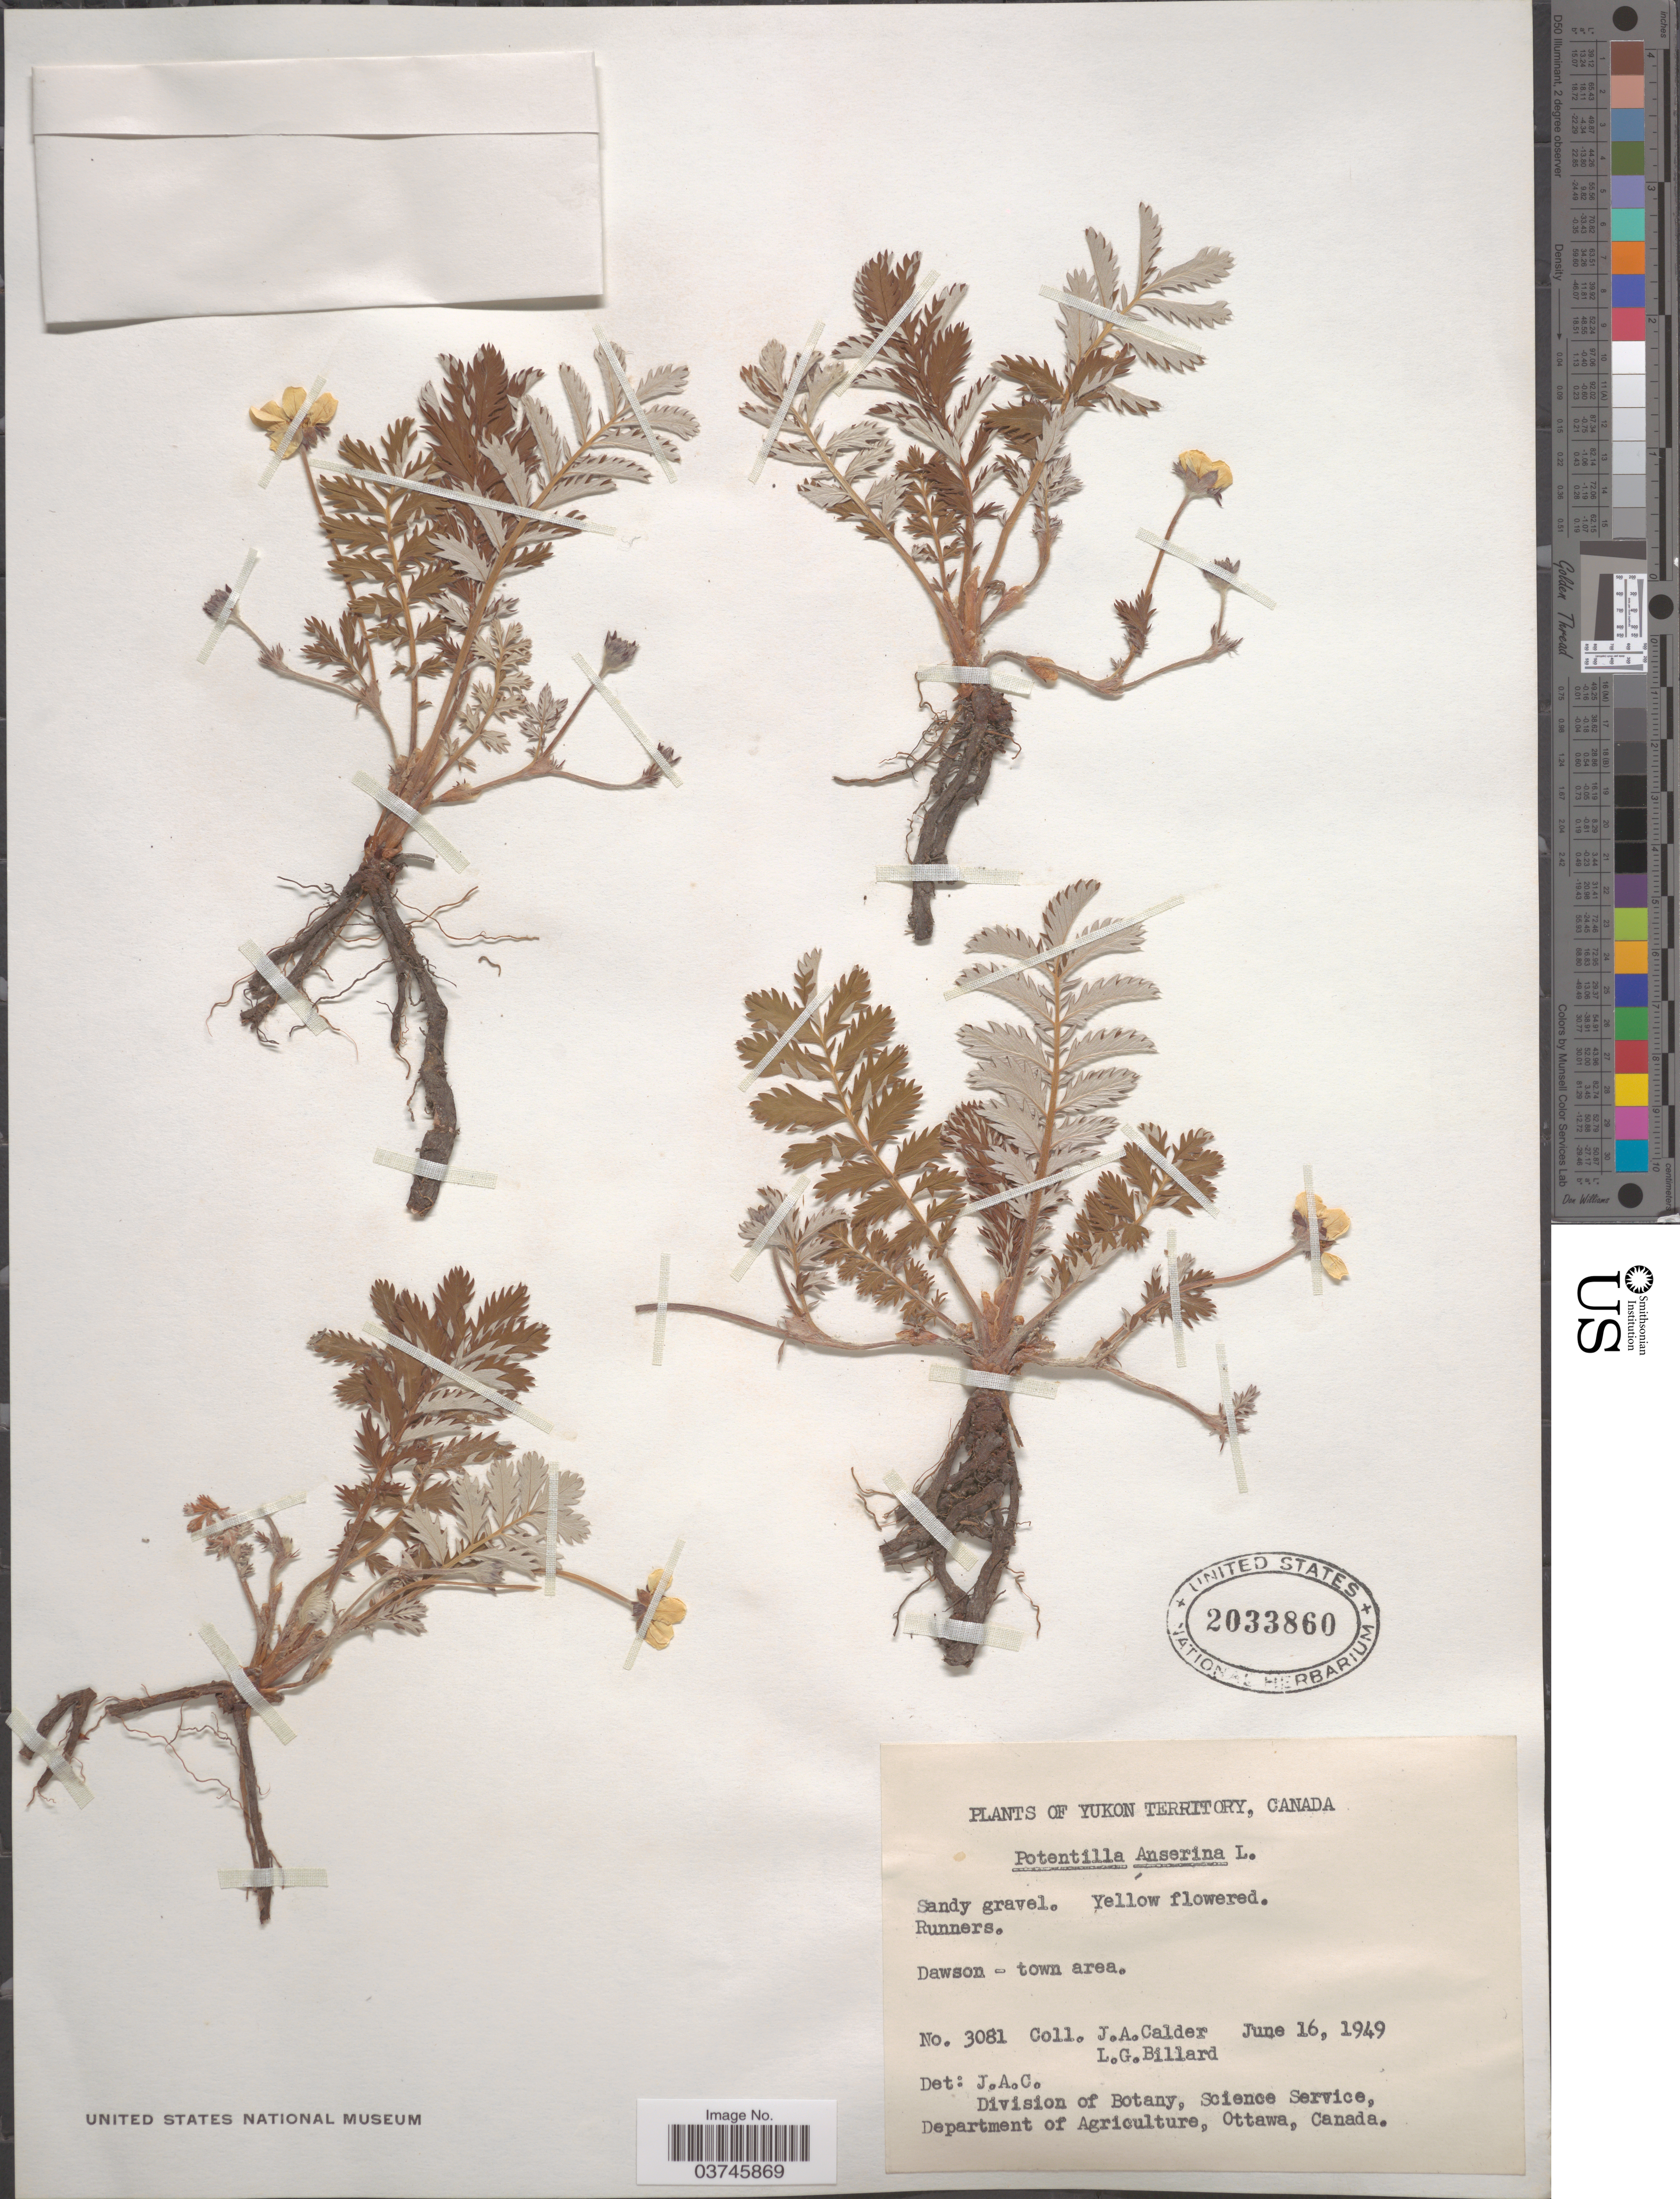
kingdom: Plantae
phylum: Tracheophyta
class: Magnoliopsida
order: Rosales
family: Rosaceae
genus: Argentina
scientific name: Argentina anserina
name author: (L.) Rydb.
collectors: J. A. Calder & L. Billard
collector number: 3081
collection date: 1949-06-16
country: Canada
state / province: Yukon Territory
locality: Dawson - town area.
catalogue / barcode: US 2033860